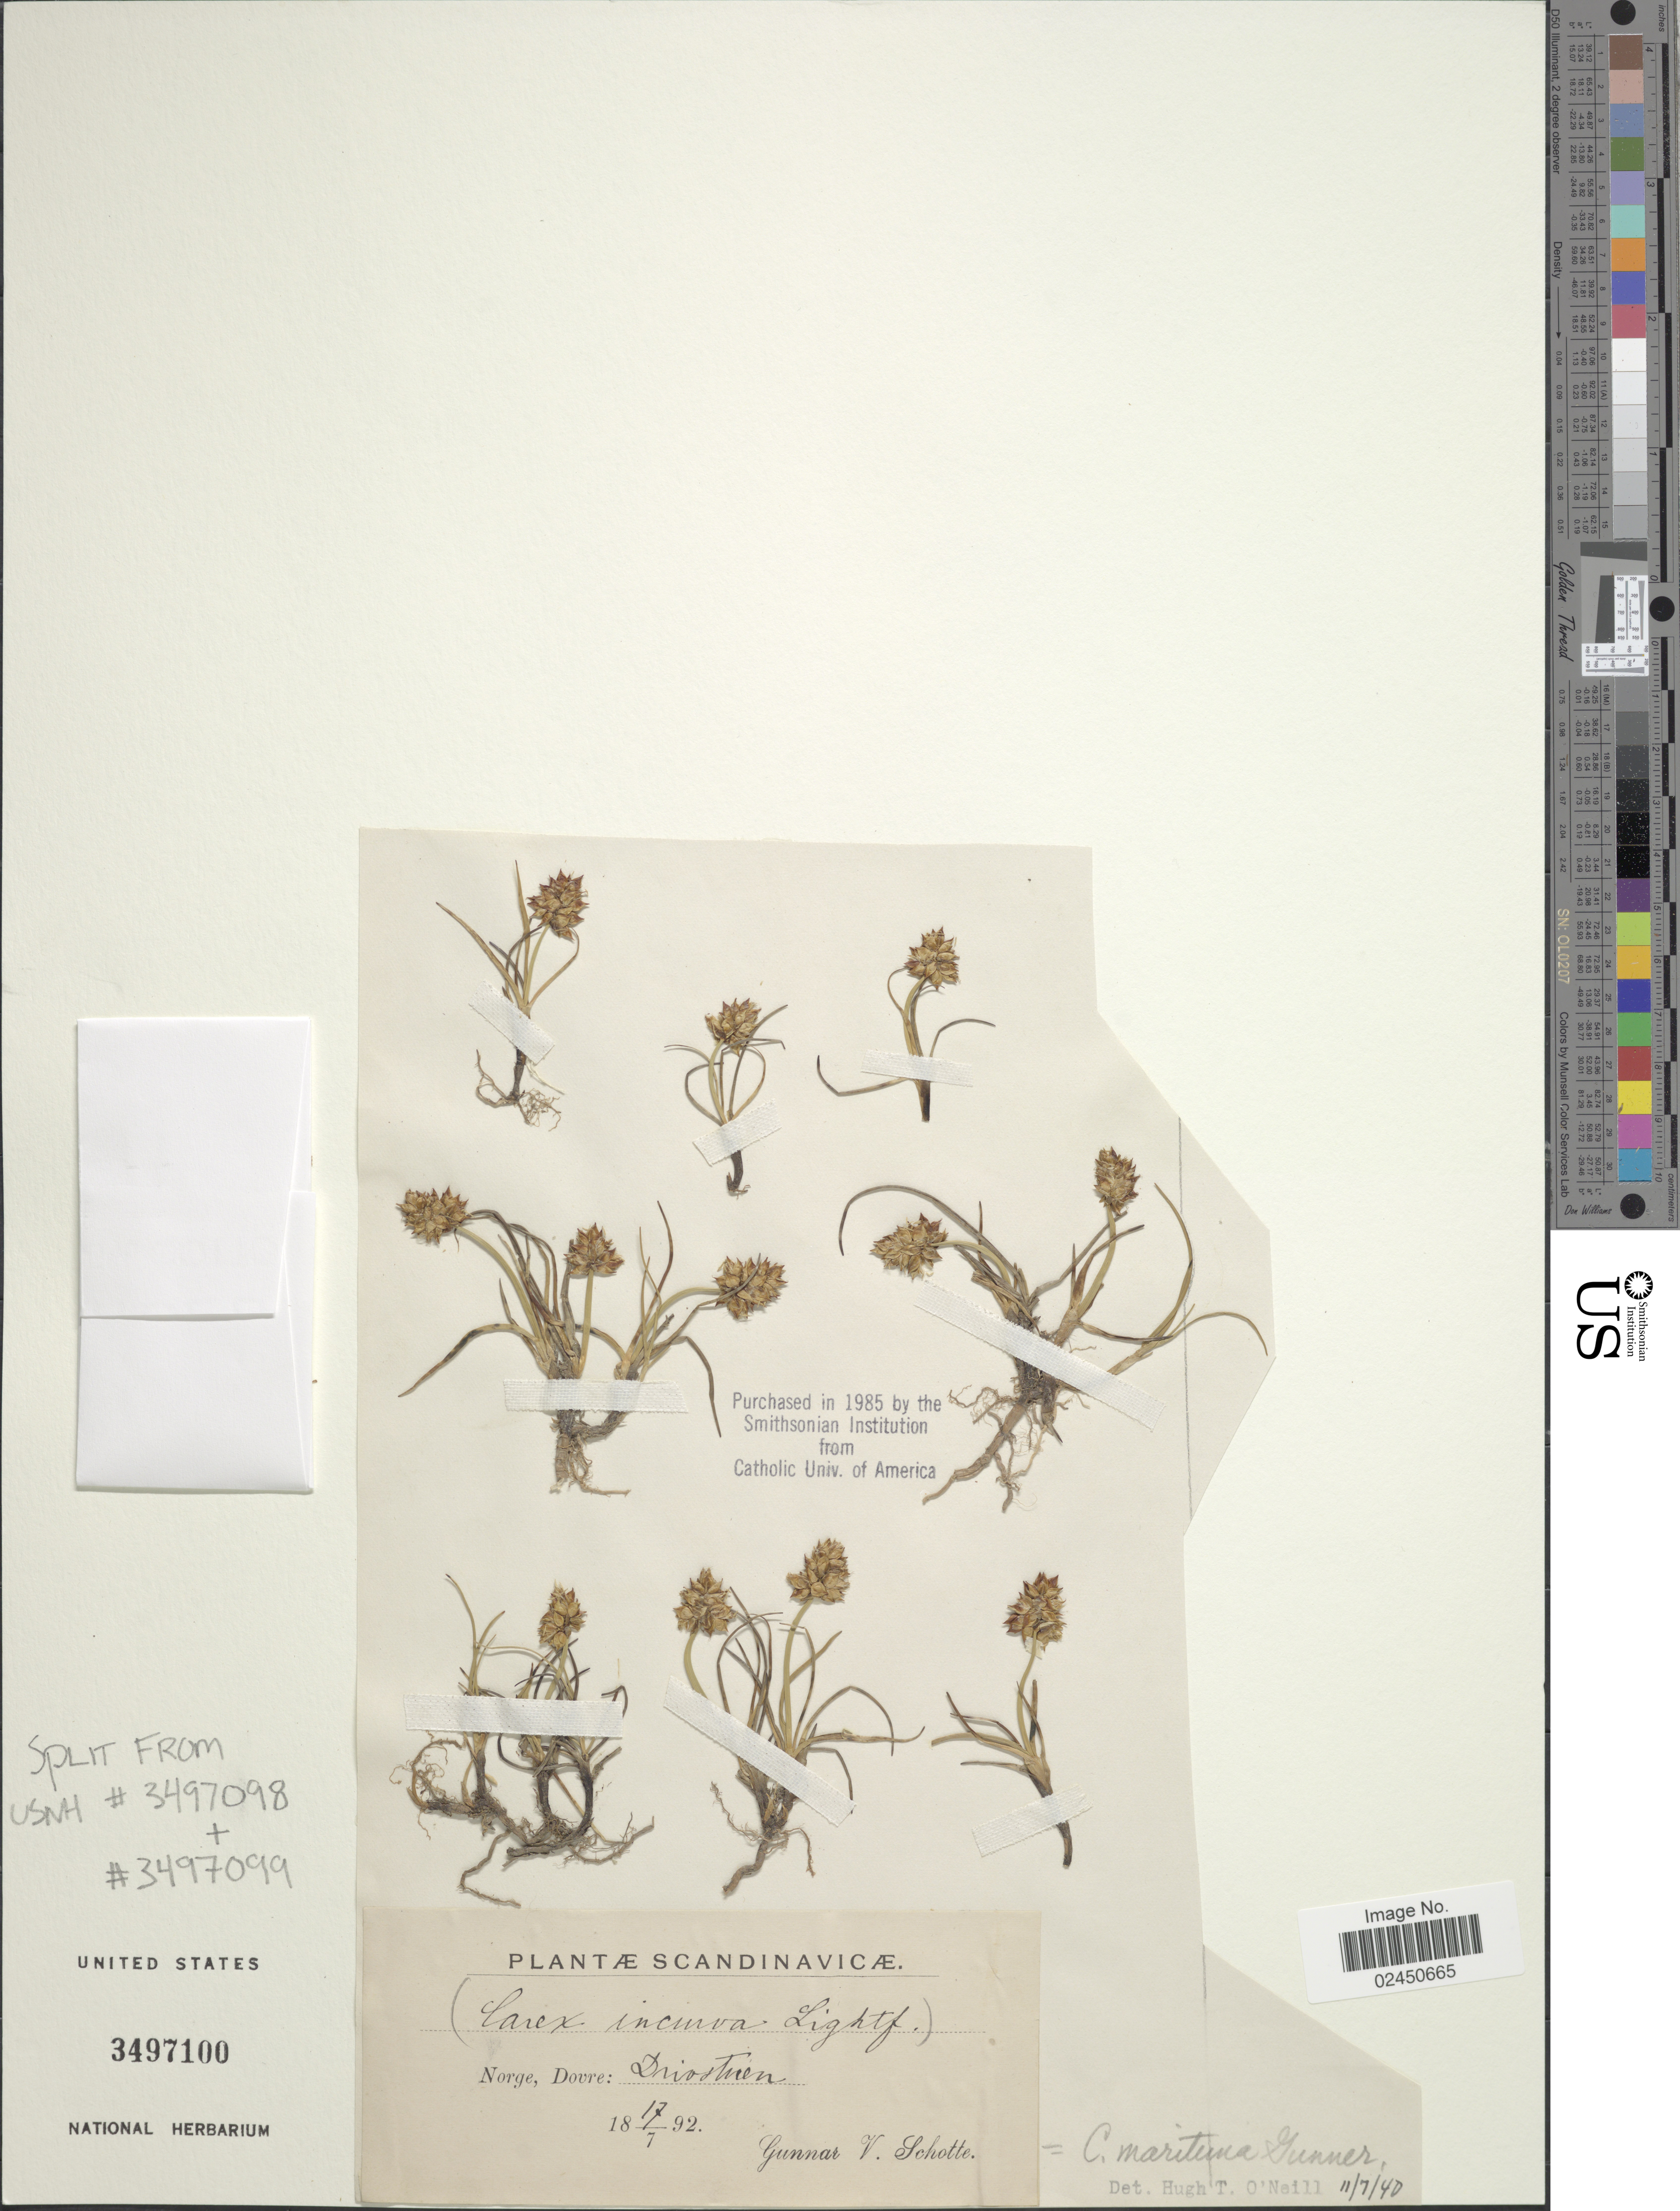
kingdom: Plantae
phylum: Tracheophyta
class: Liliopsida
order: Poales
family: Cyperaceae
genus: Carex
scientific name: Carex maritima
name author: Gunnerus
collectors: G. Schotte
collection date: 1892-07-17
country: Norway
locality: Scandinavicae. Norge, Dovre: Drivstuen.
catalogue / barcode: US 3497100